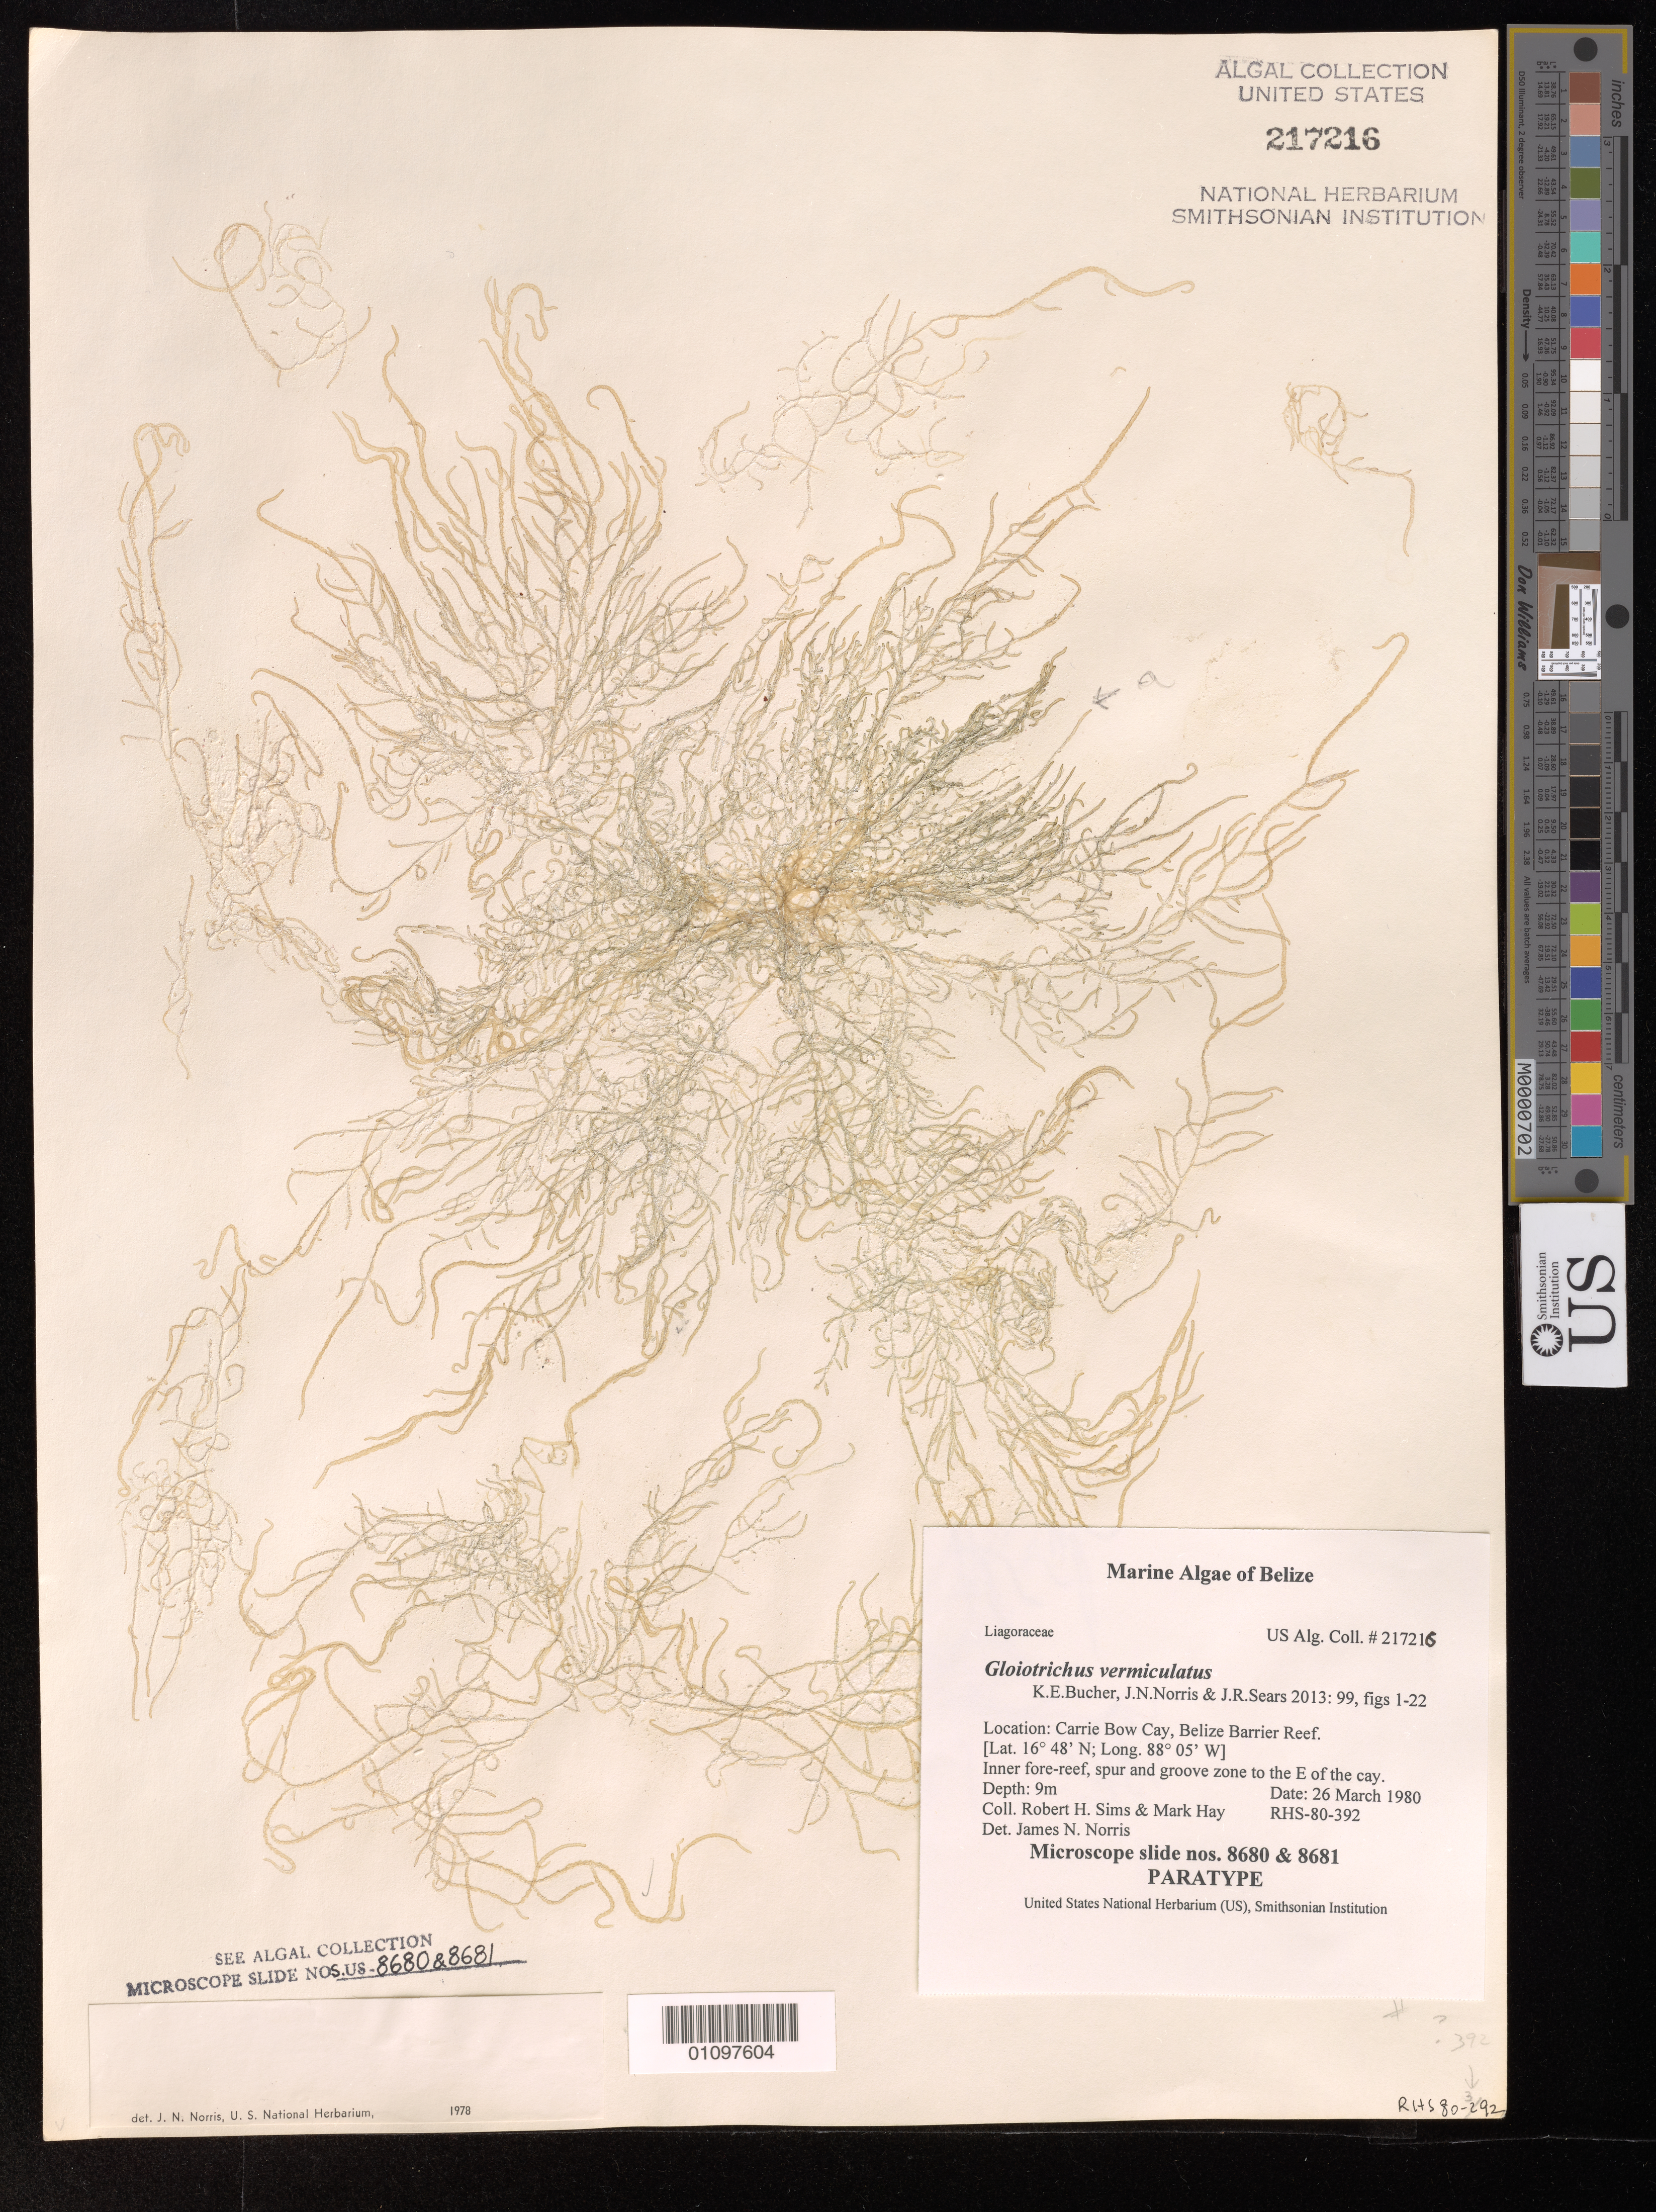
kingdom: Plantae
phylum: Rhodophyta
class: Florideophyceae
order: Nemaliales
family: Liagoraceae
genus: Gloiotrichus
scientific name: Gloiotrichus vermiculatus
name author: K.E. Bucher et al.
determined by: Norris, James N.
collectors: R. H. Sims & M. E. Hay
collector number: RHS-80-392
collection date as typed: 26 Mar 1980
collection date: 1980-03-26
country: Belize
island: Carrie Bow Cay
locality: Carrie Bow Cay, Belize Barrier Reef. Inner fore-reef, spur and groove zone to the E of the cay.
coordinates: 16 48'N, 88 05'W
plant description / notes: Microscope slides no. 8680 & 8681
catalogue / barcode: US 217216